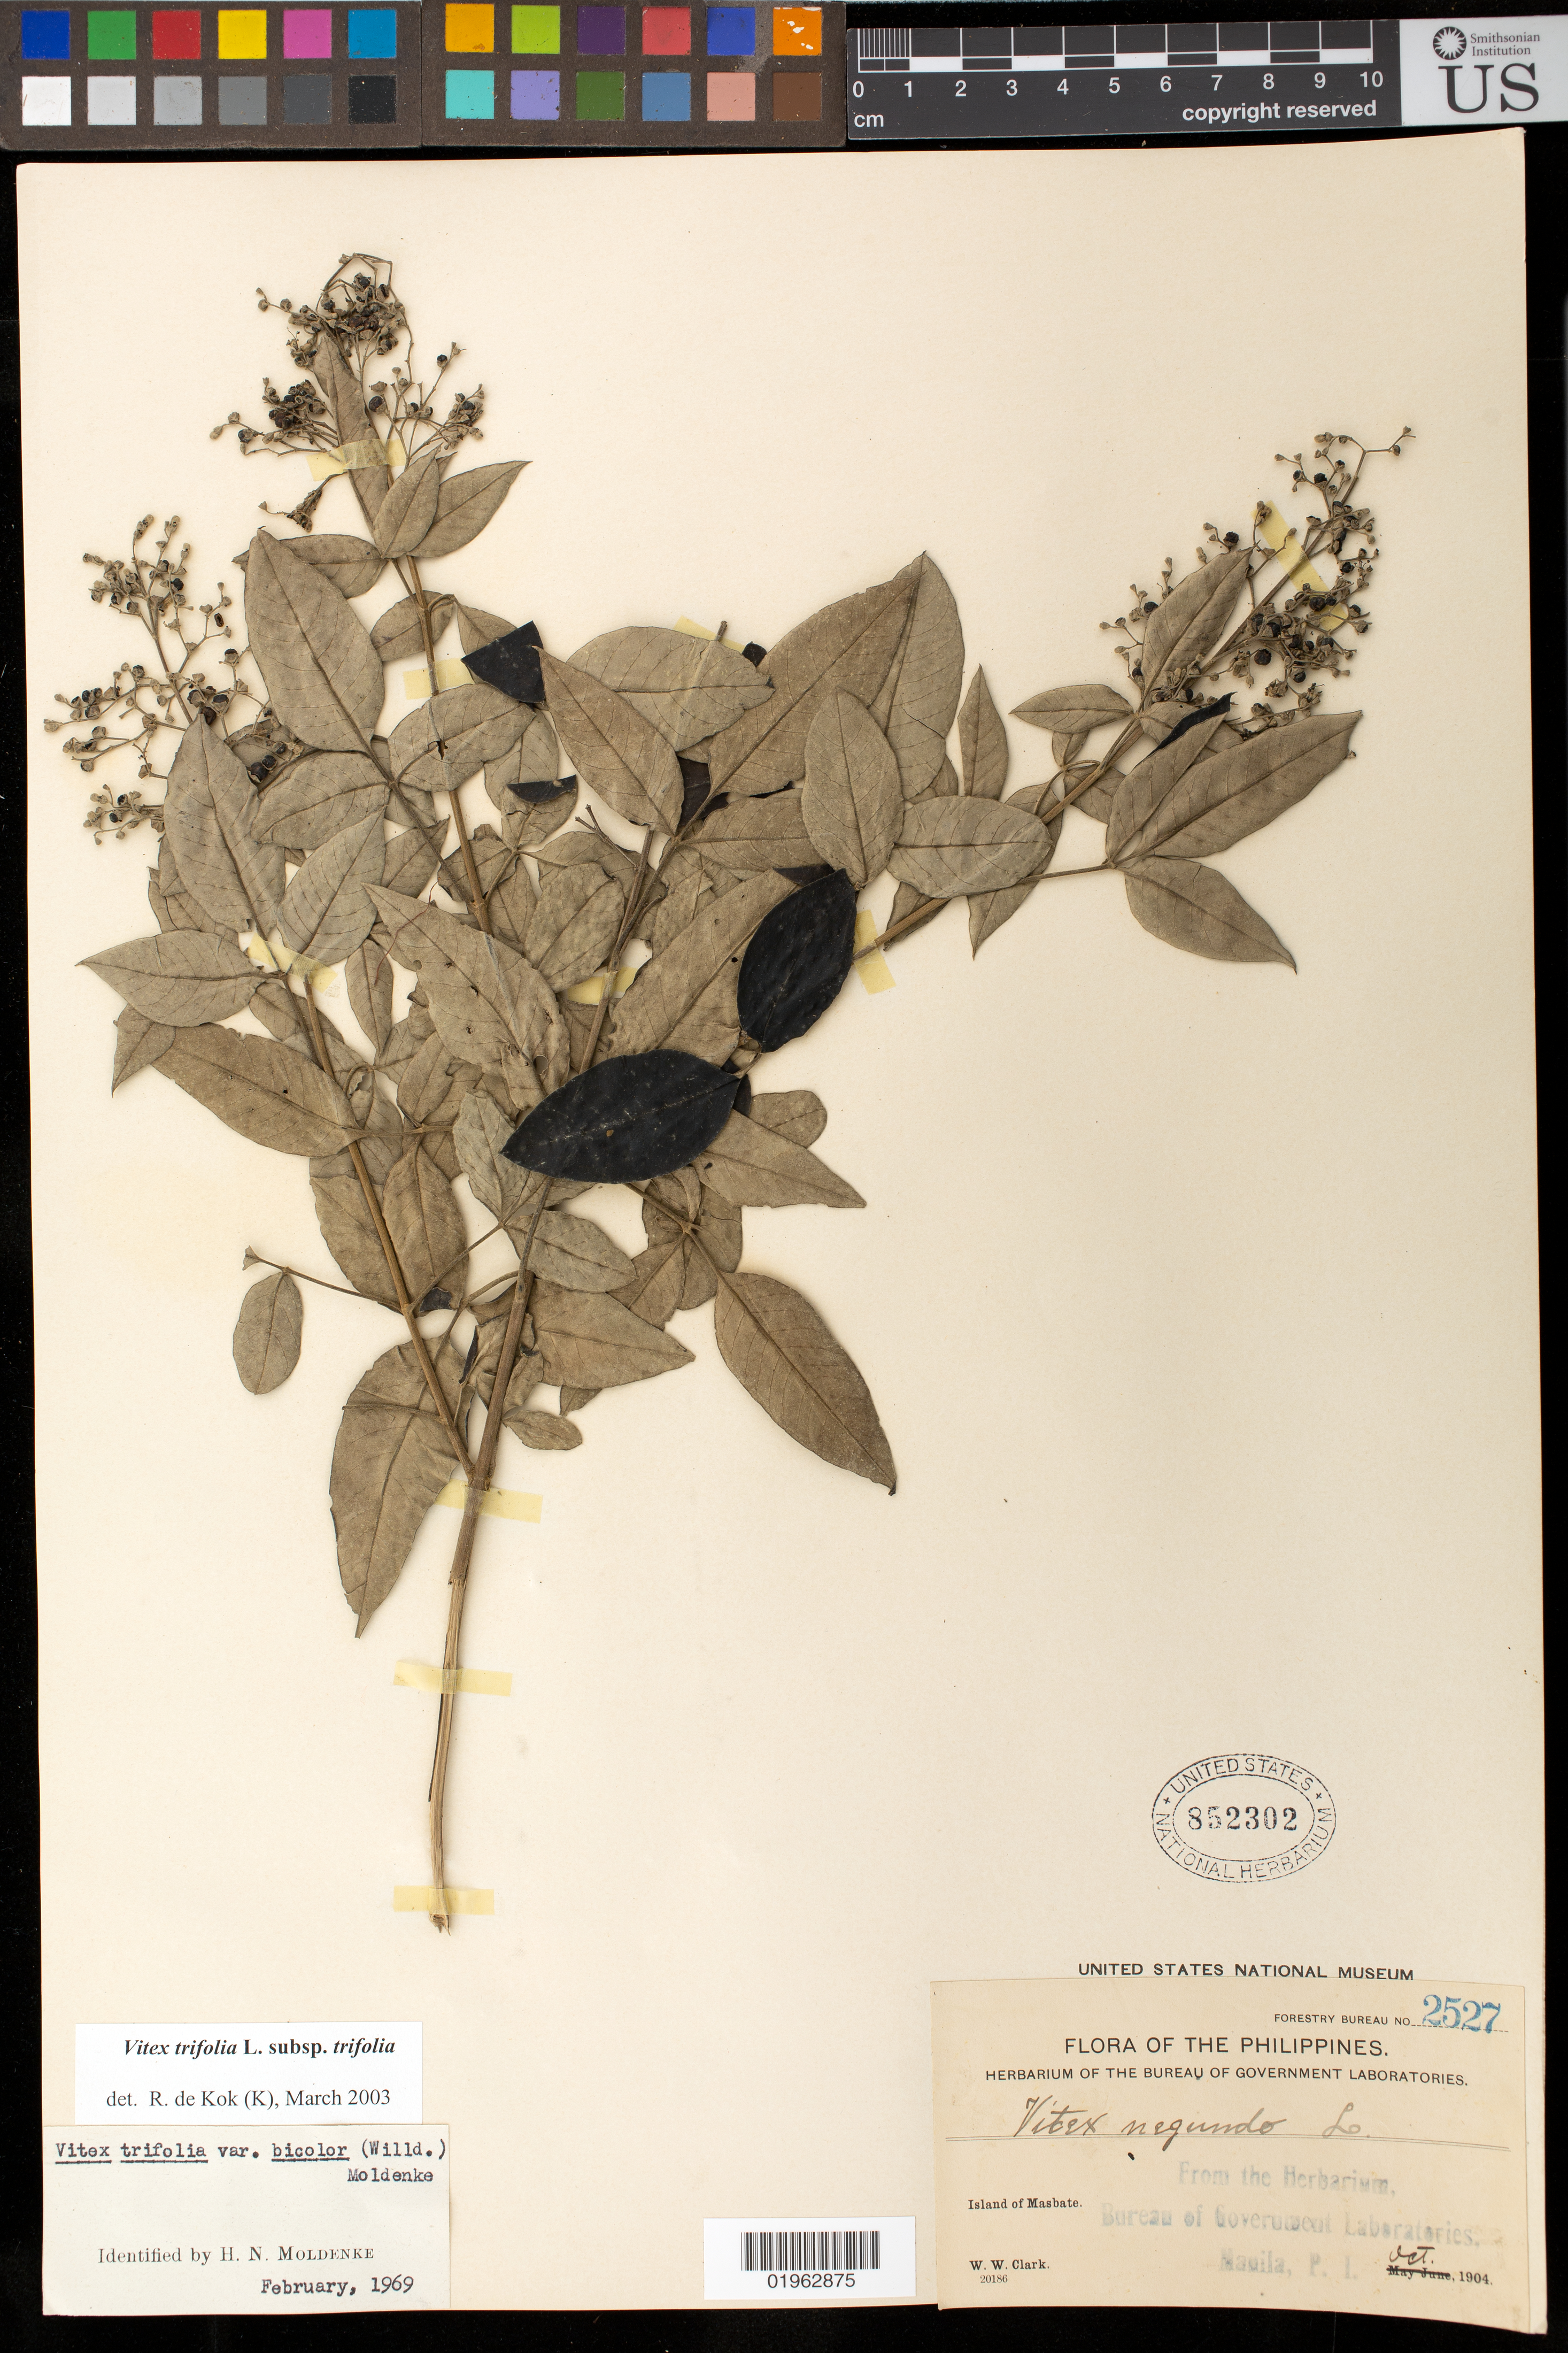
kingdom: Plantae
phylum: Tracheophyta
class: Magnoliopsida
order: Lamiales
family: Lamiaceae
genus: Vitex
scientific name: Vitex trifolia var. trifolia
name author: L.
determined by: Kok, R. de, (K)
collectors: W. W. Clark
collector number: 20186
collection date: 1904-10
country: Philippines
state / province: Bicol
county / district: Masbate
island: Masbate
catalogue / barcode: US 852302